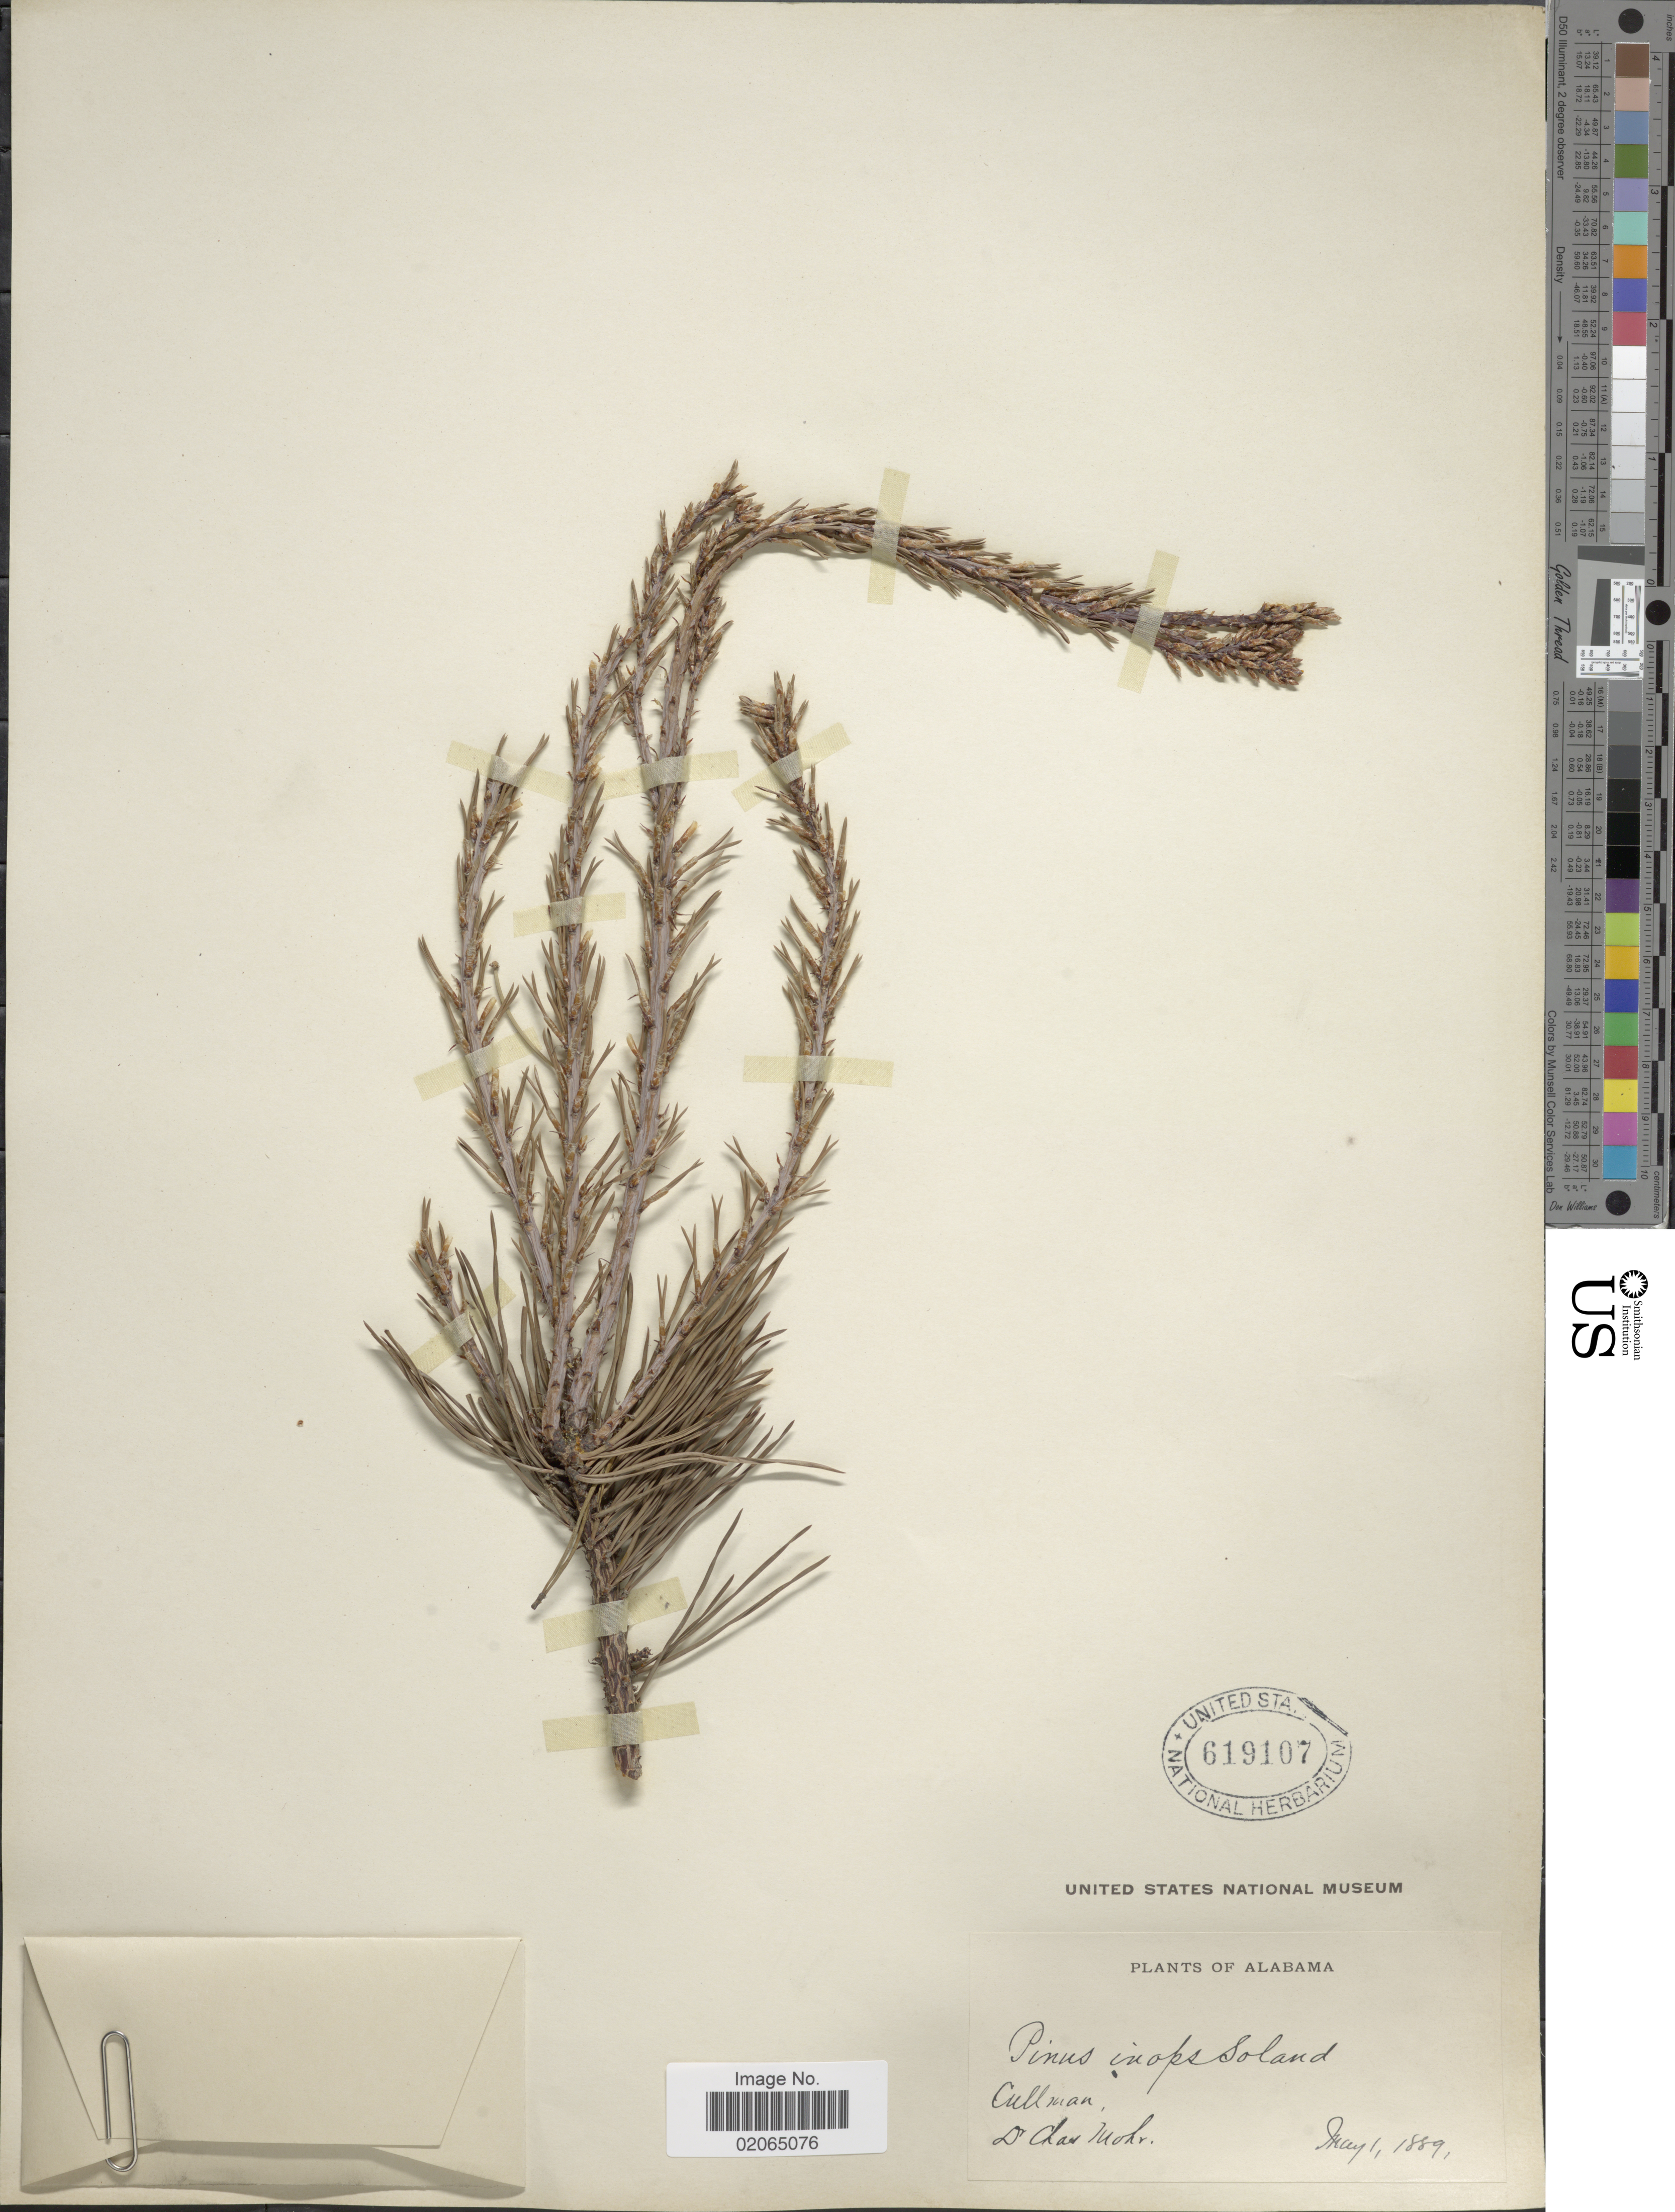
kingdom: Plantae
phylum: Tracheophyta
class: Pinopsida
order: Pinales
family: Pinaceae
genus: Pinus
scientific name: Pinus virginiana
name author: Mill.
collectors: C. T. Mohr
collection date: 1889-05-01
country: United States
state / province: Alabama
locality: Cullman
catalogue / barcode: US 619107